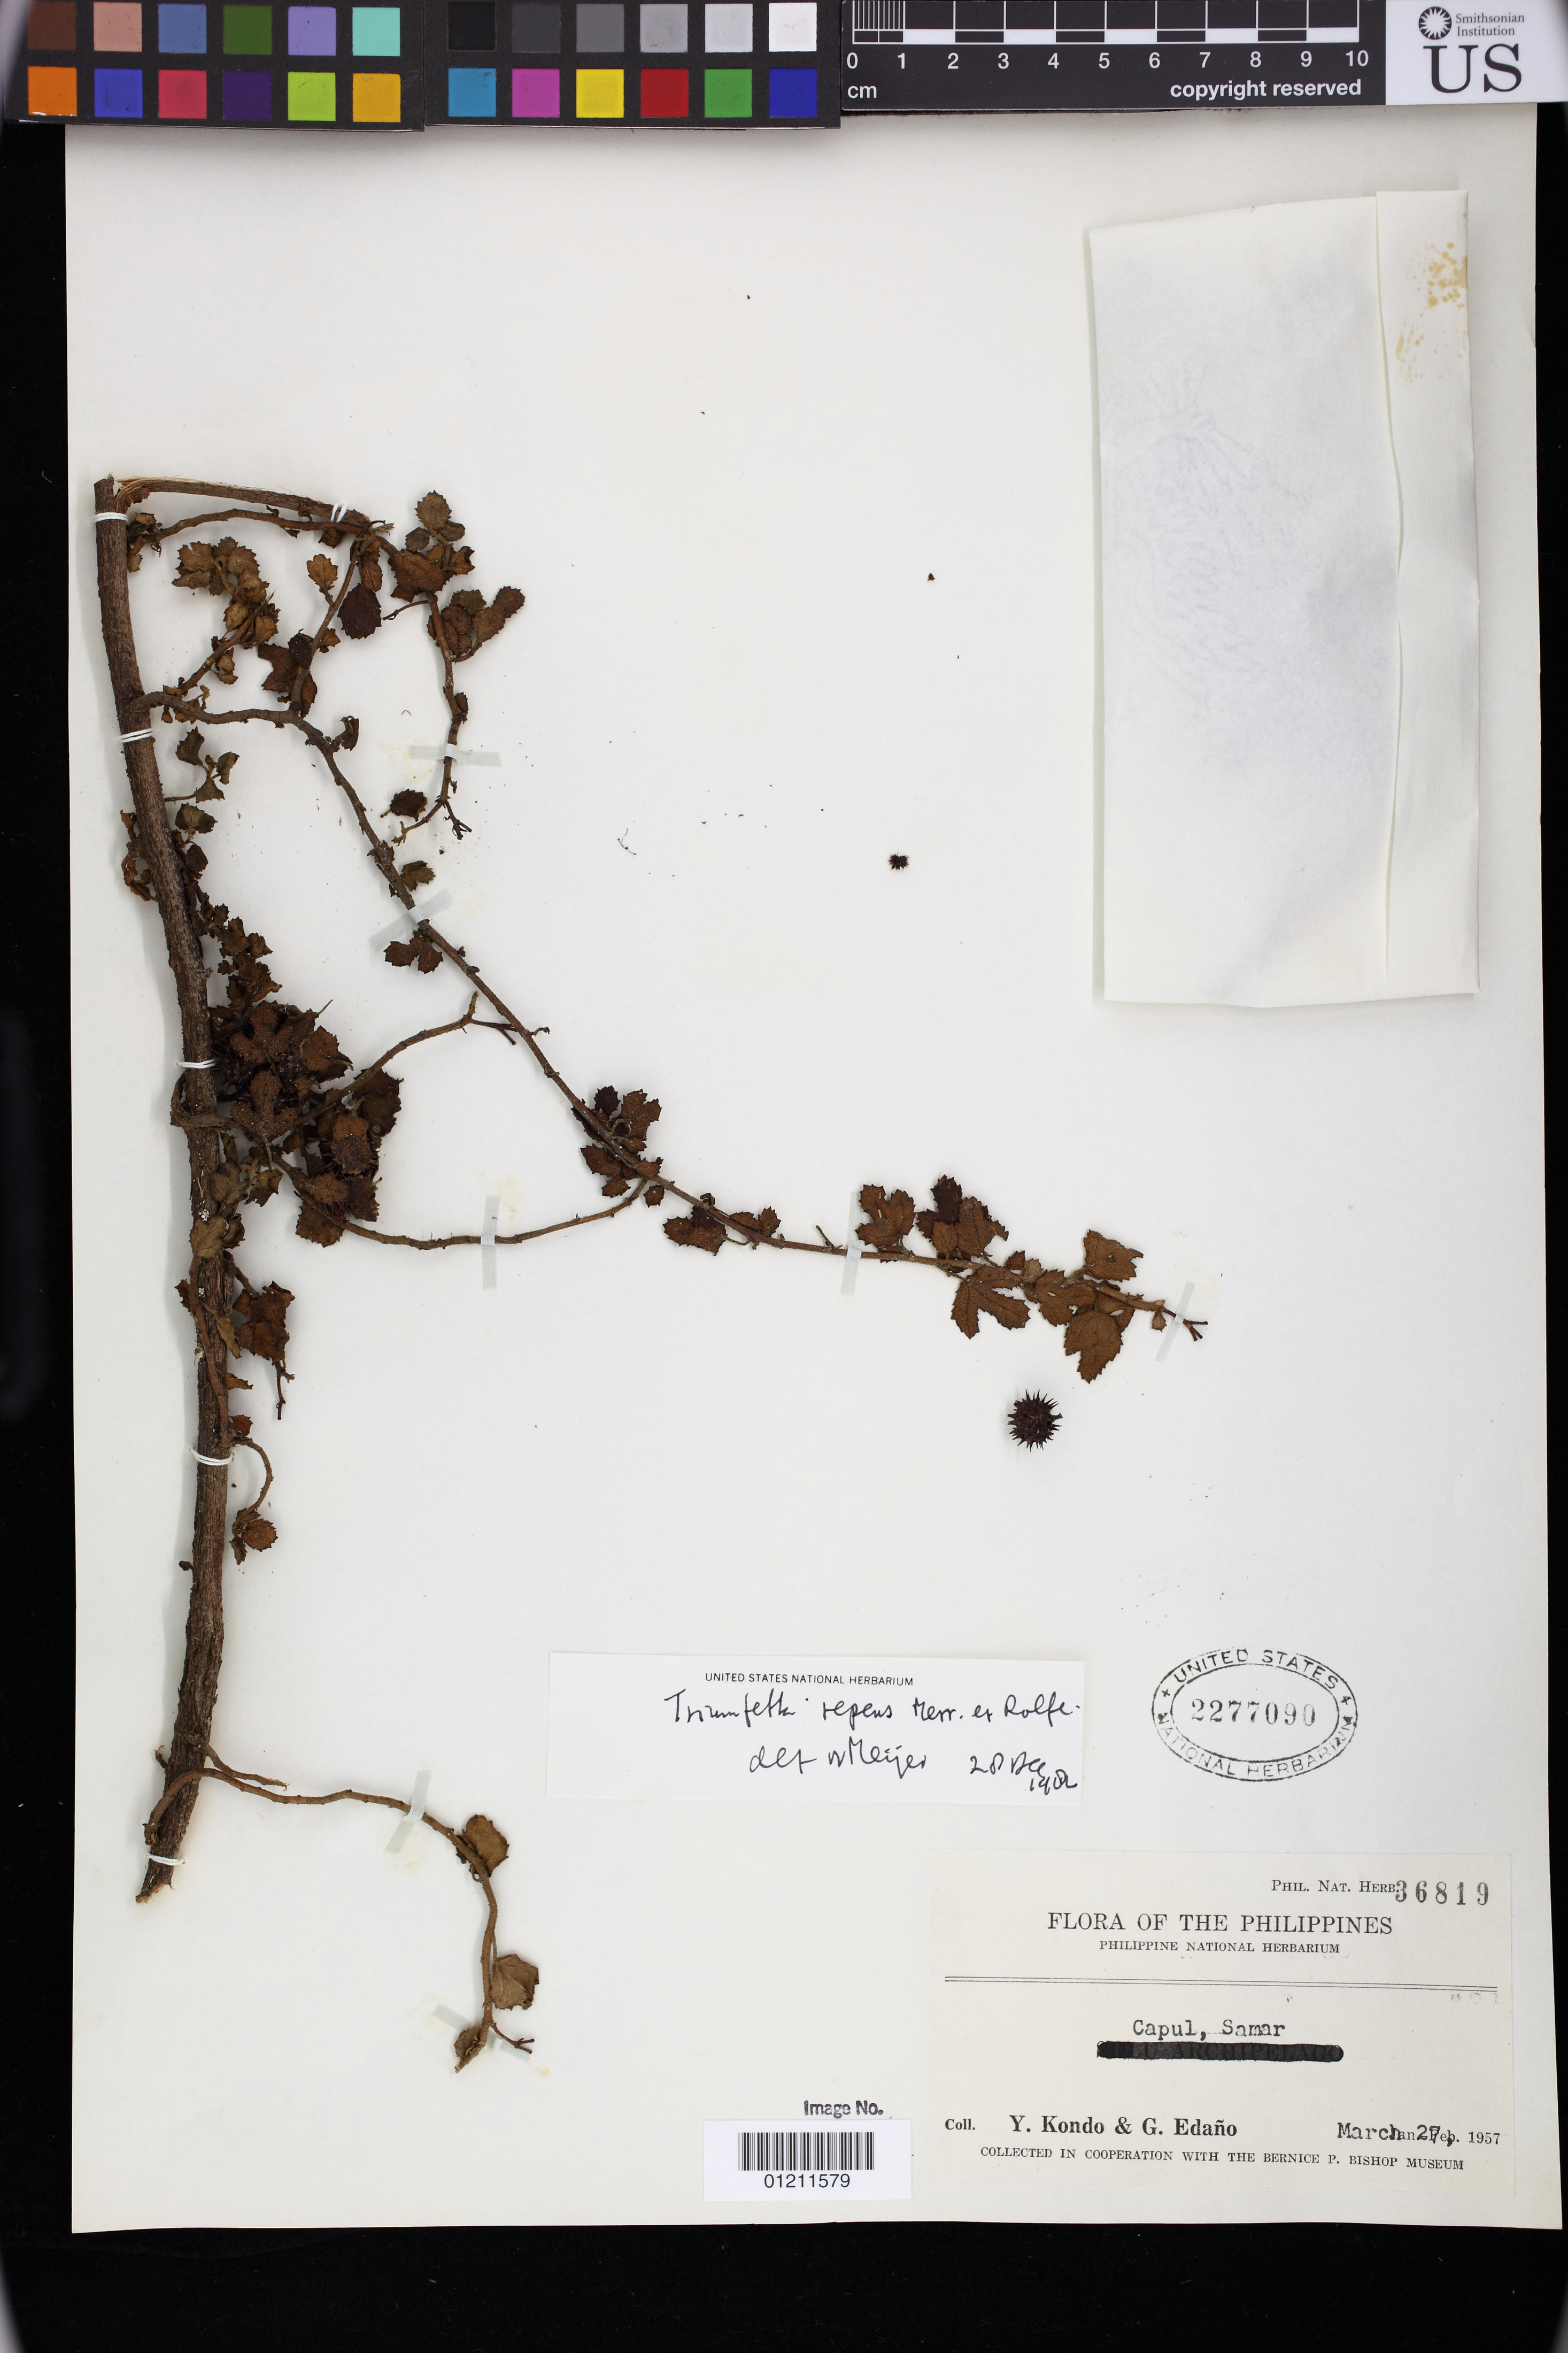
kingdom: Plantae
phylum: Tracheophyta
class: Magnoliopsida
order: Malvales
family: Malvaceae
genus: Triumfetta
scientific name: Triumfetta repens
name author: (Blume) Merr. & Rolfe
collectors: Y. Kondo & G. E. Edaño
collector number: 36819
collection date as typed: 27 Mar 1957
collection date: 1957-03-27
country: Philippines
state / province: Eastern Visayas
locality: Capal, Samar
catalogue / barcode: US 2277090